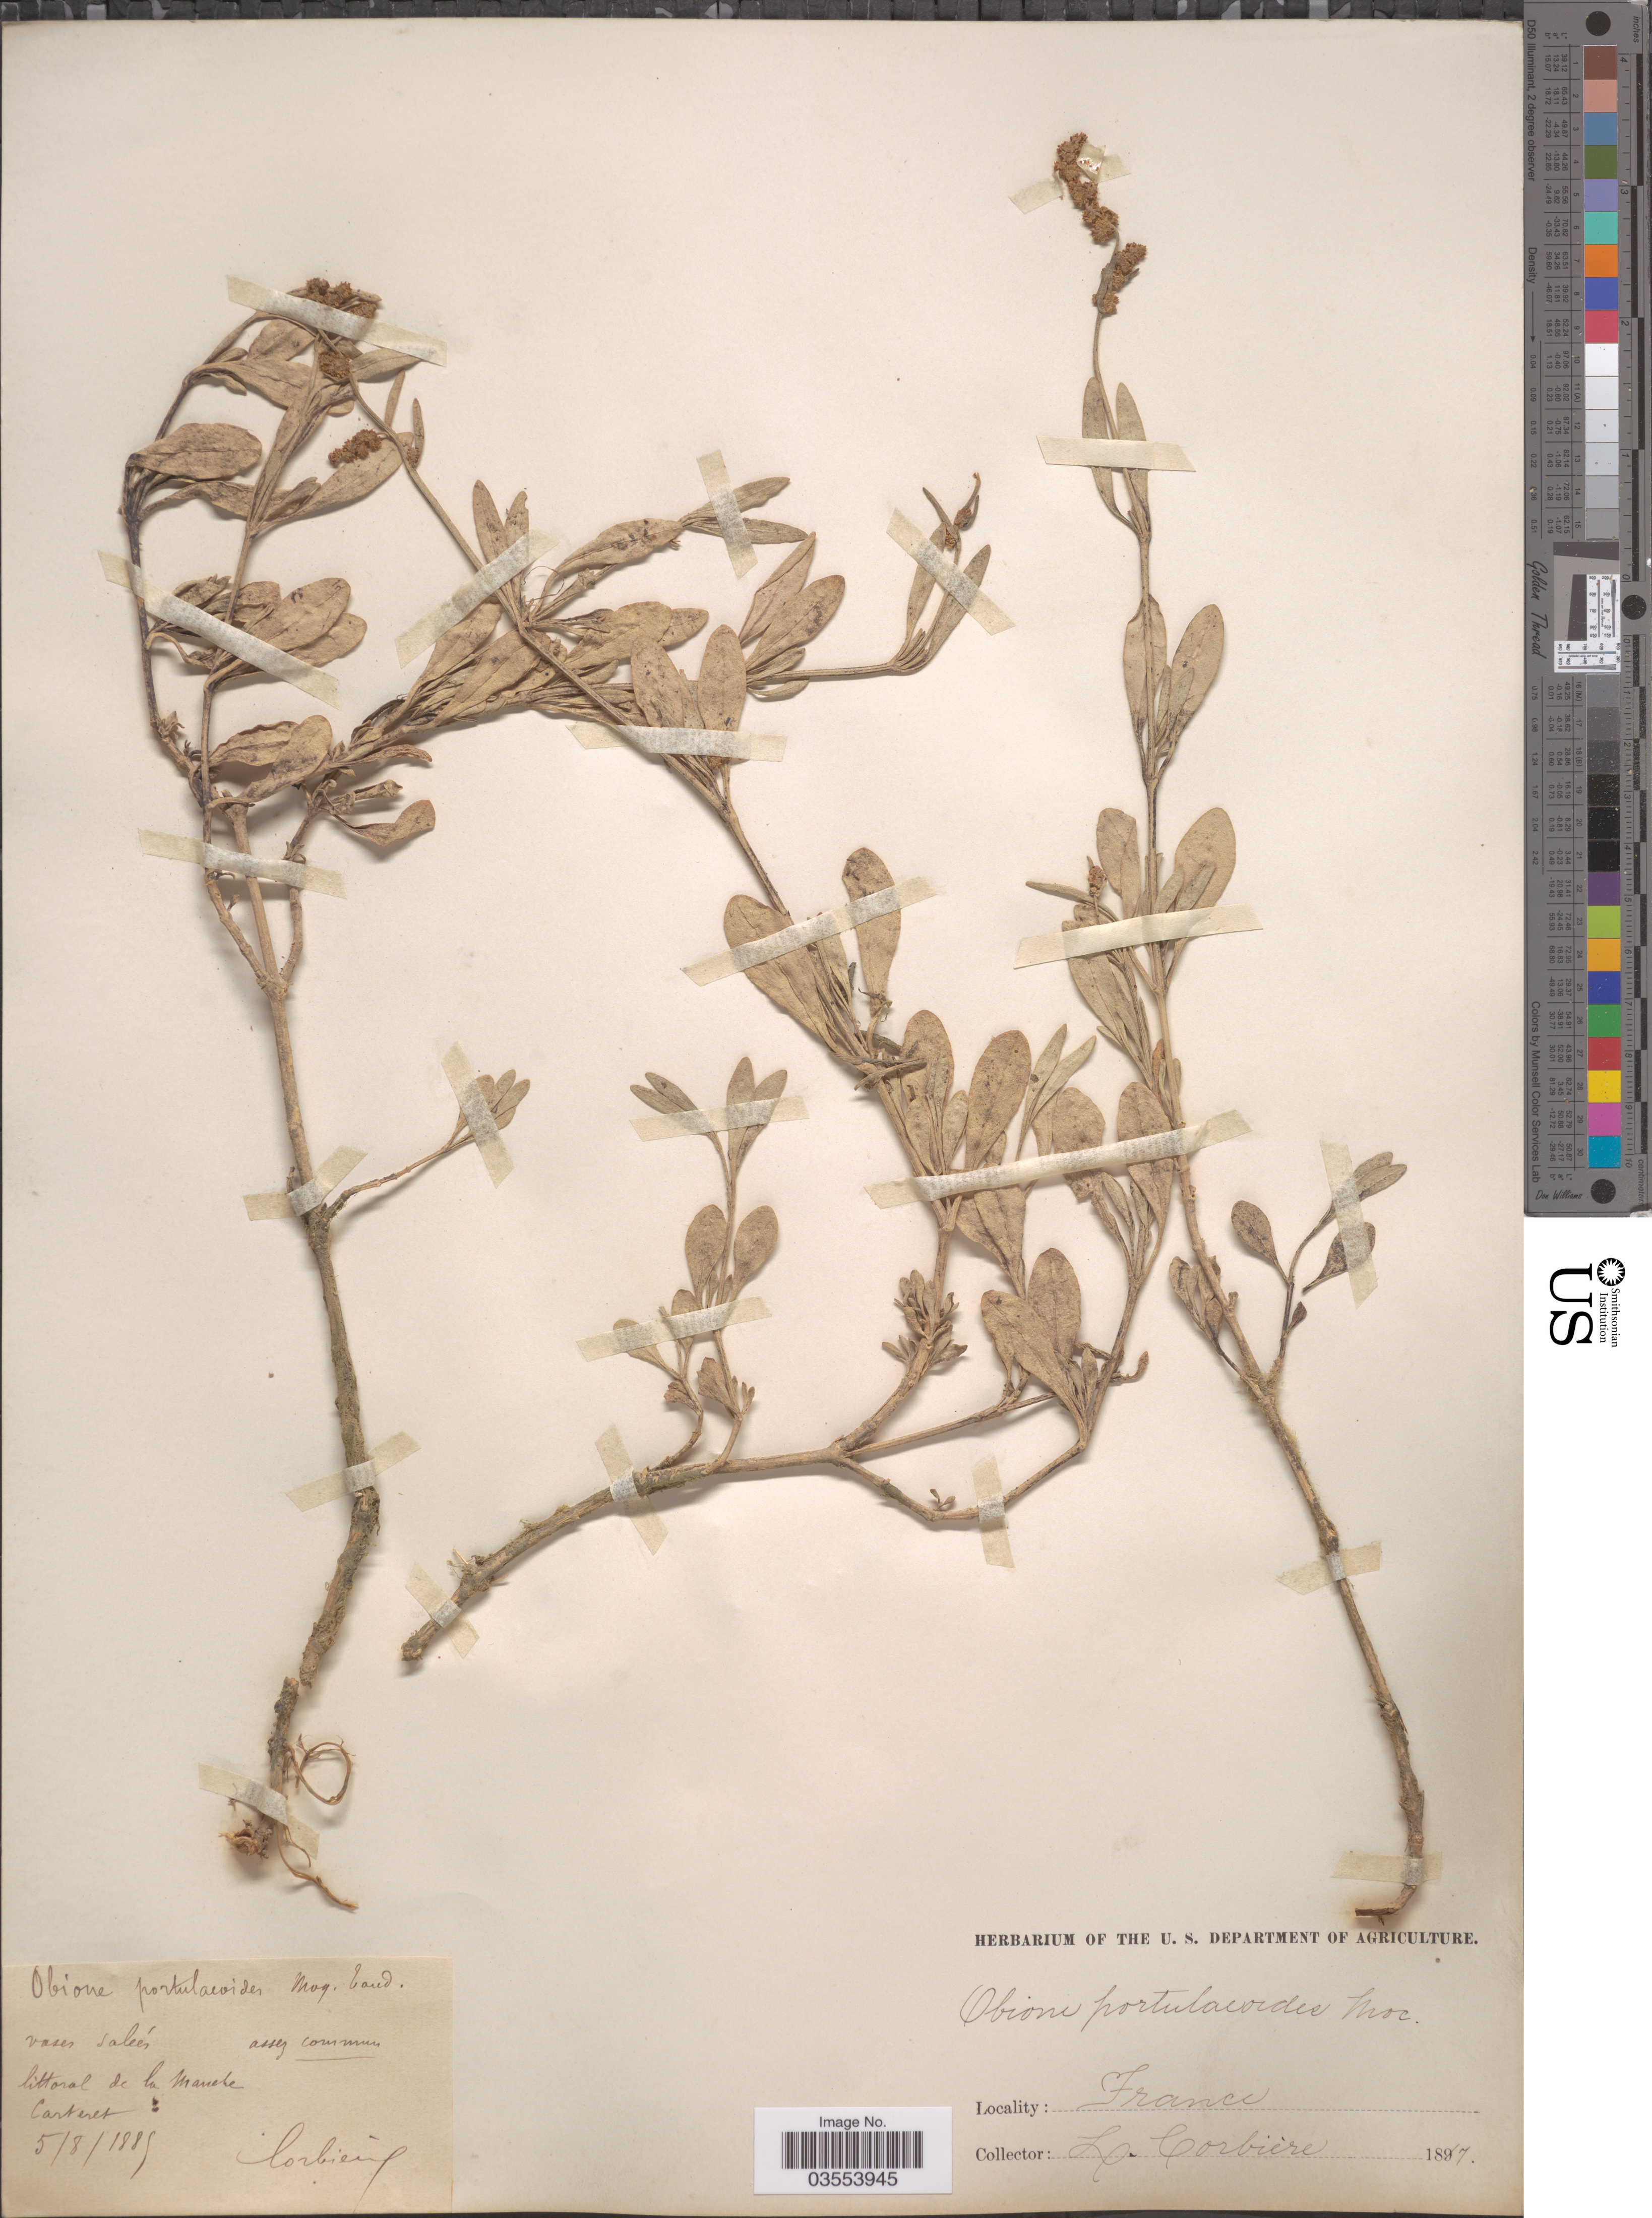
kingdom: Plantae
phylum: Tracheophyta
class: Magnoliopsida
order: Caryophyllales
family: Amaranthaceae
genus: Atriplex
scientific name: Atriplex portulacoides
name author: L.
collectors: L. Corbière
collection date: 1889-08-05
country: France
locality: Littoral de la Mande Cartaret.